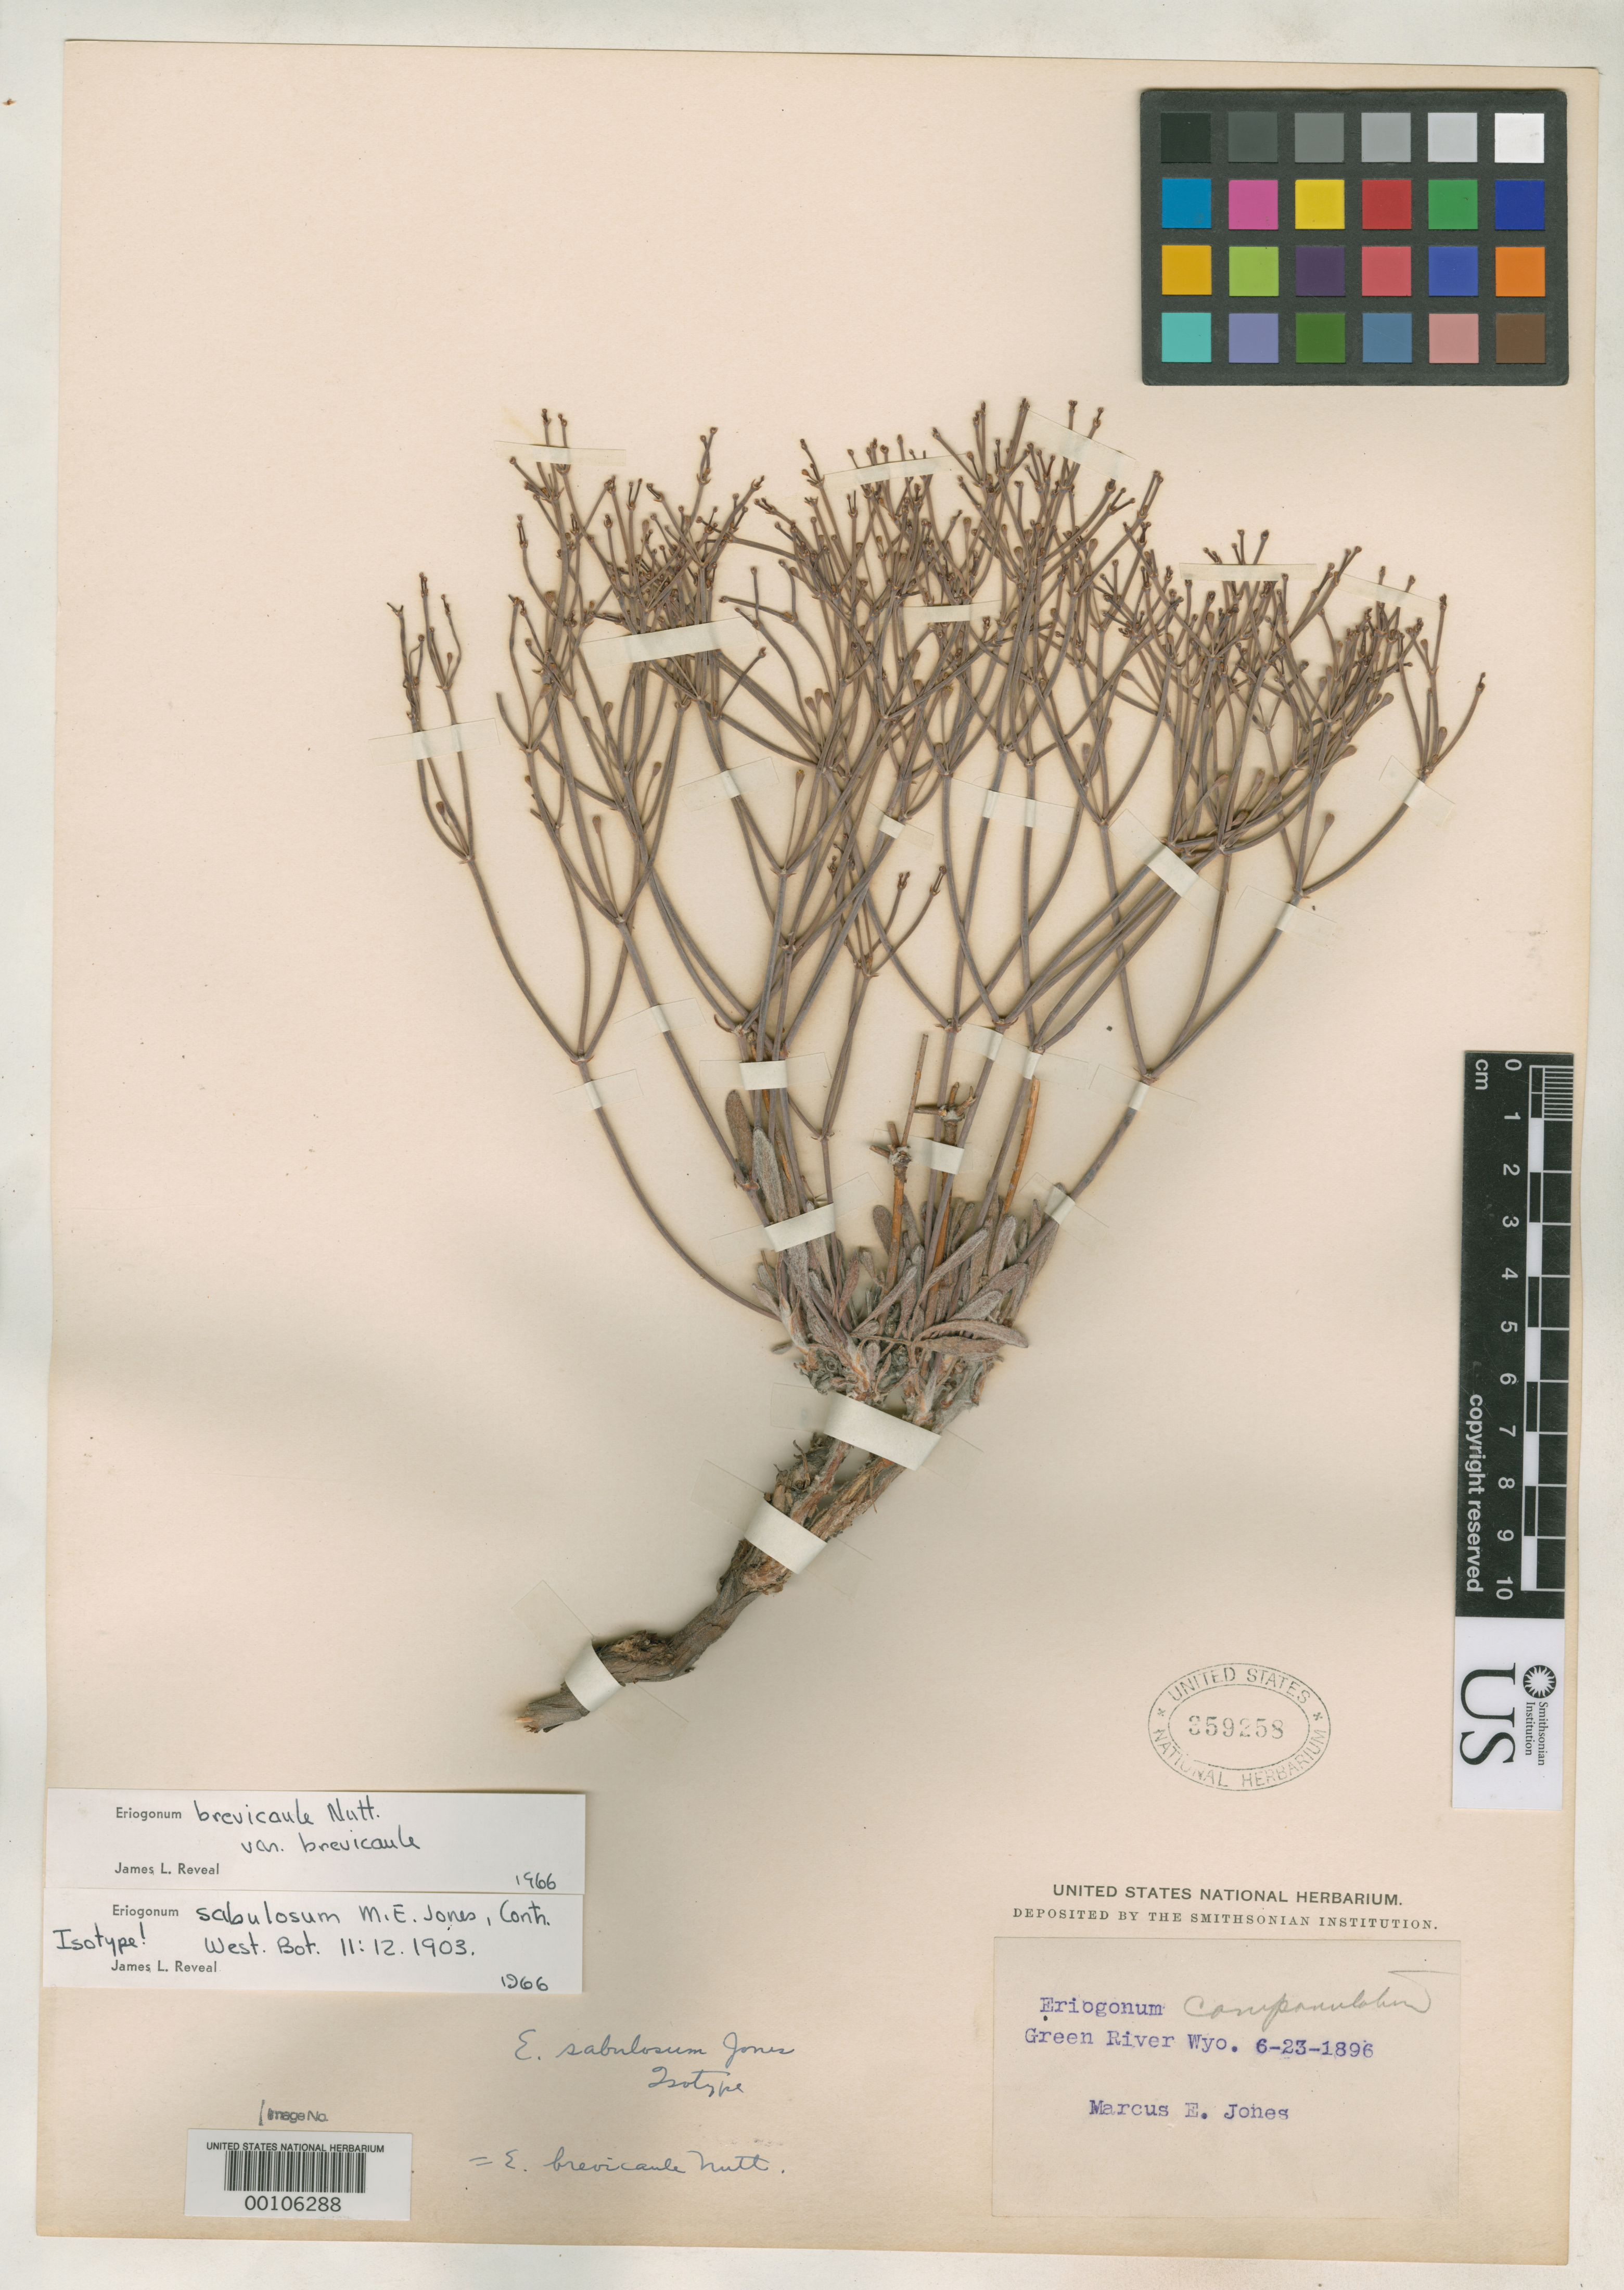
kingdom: Plantae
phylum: Tracheophyta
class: Magnoliopsida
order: Caryophyllales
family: Polygonaceae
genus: Eriogonum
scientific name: Eriogonum sabulosum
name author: M.E. Jones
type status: Isotype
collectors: M. E. Jones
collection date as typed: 23 Jun 1896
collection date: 1896-06-23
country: United States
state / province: Wyoming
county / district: Sweetwater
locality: Green River.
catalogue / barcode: US 359258